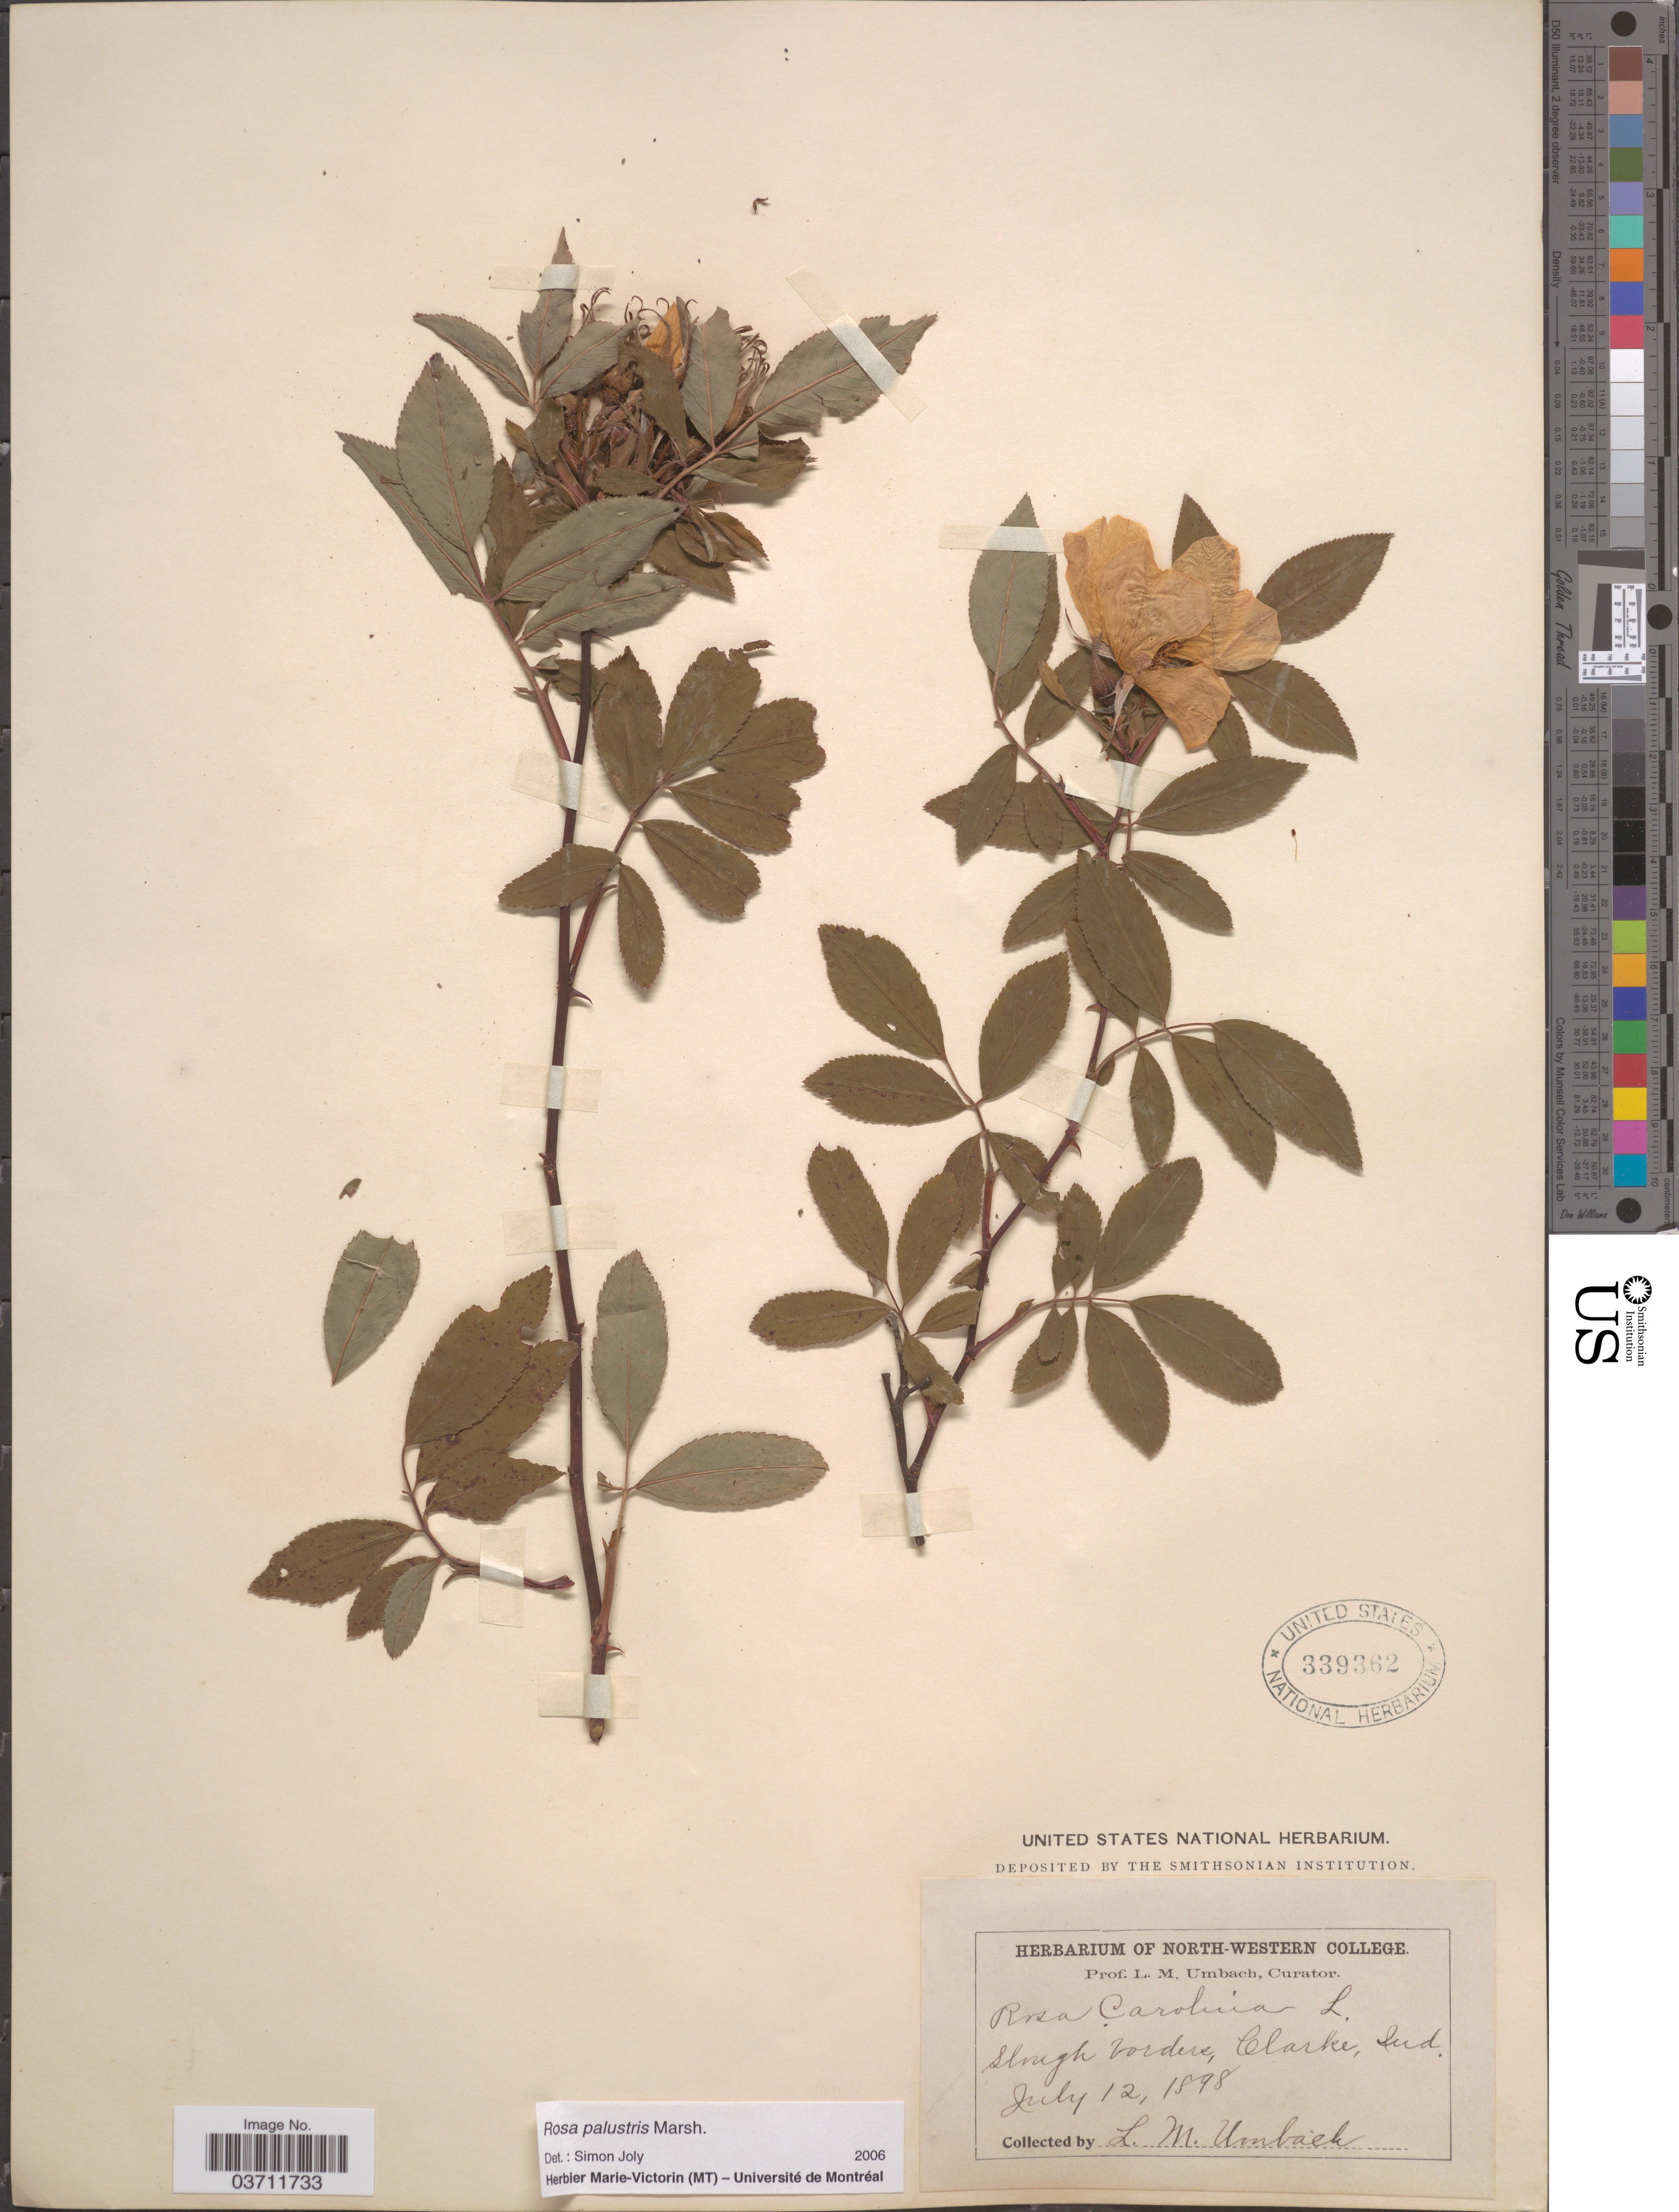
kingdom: Plantae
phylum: Tracheophyta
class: Magnoliopsida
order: Rosales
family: Rosaceae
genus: Rosa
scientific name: Rosa palustris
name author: Marshall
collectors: L. M. Umbach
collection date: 1898-07-12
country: United States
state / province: Indiana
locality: Clarke.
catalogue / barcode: US 339362